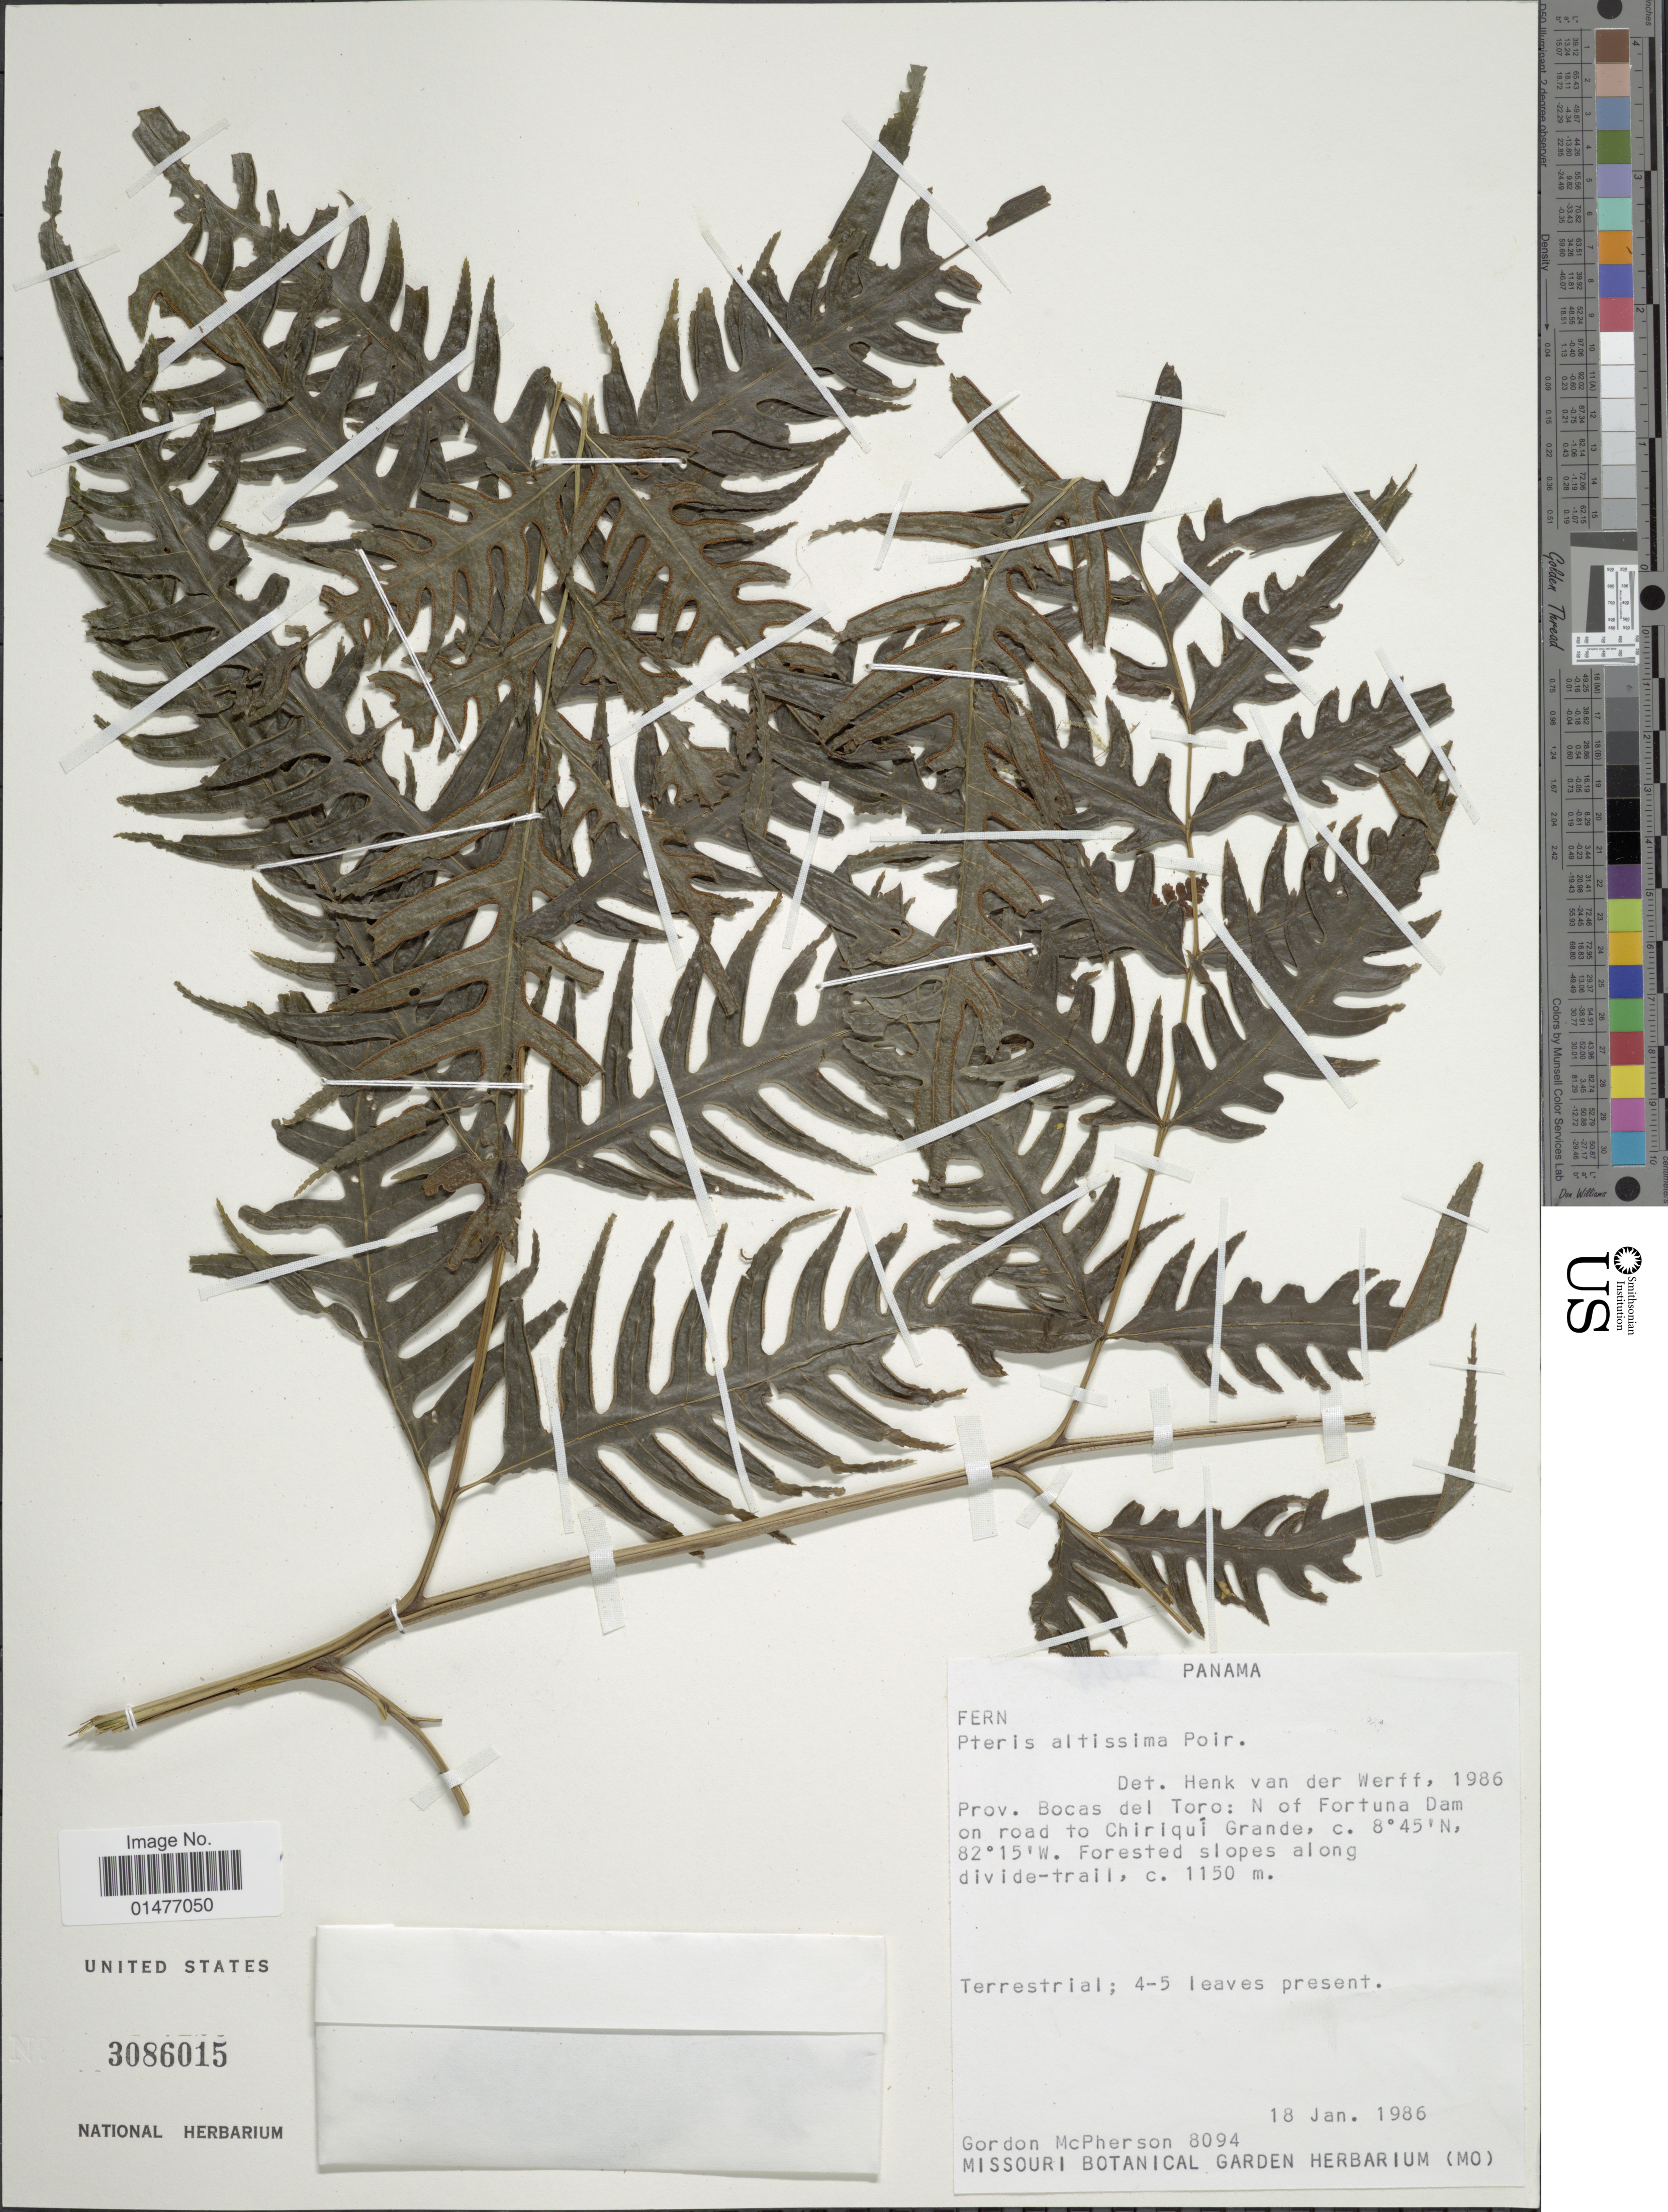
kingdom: Plantae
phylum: Tracheophyta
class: Polypodiopsida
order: Polypodiales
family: Pteridaceae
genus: Pteris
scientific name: Pteris altissima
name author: Poir.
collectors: G. D. McPherson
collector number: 8094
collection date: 1986-01-18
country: Panama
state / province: Bocas del Toro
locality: N of Fortuna Dam on road to Chiriquí Grande, forested slopes along divide-trail.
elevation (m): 1150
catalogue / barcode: US 3086015